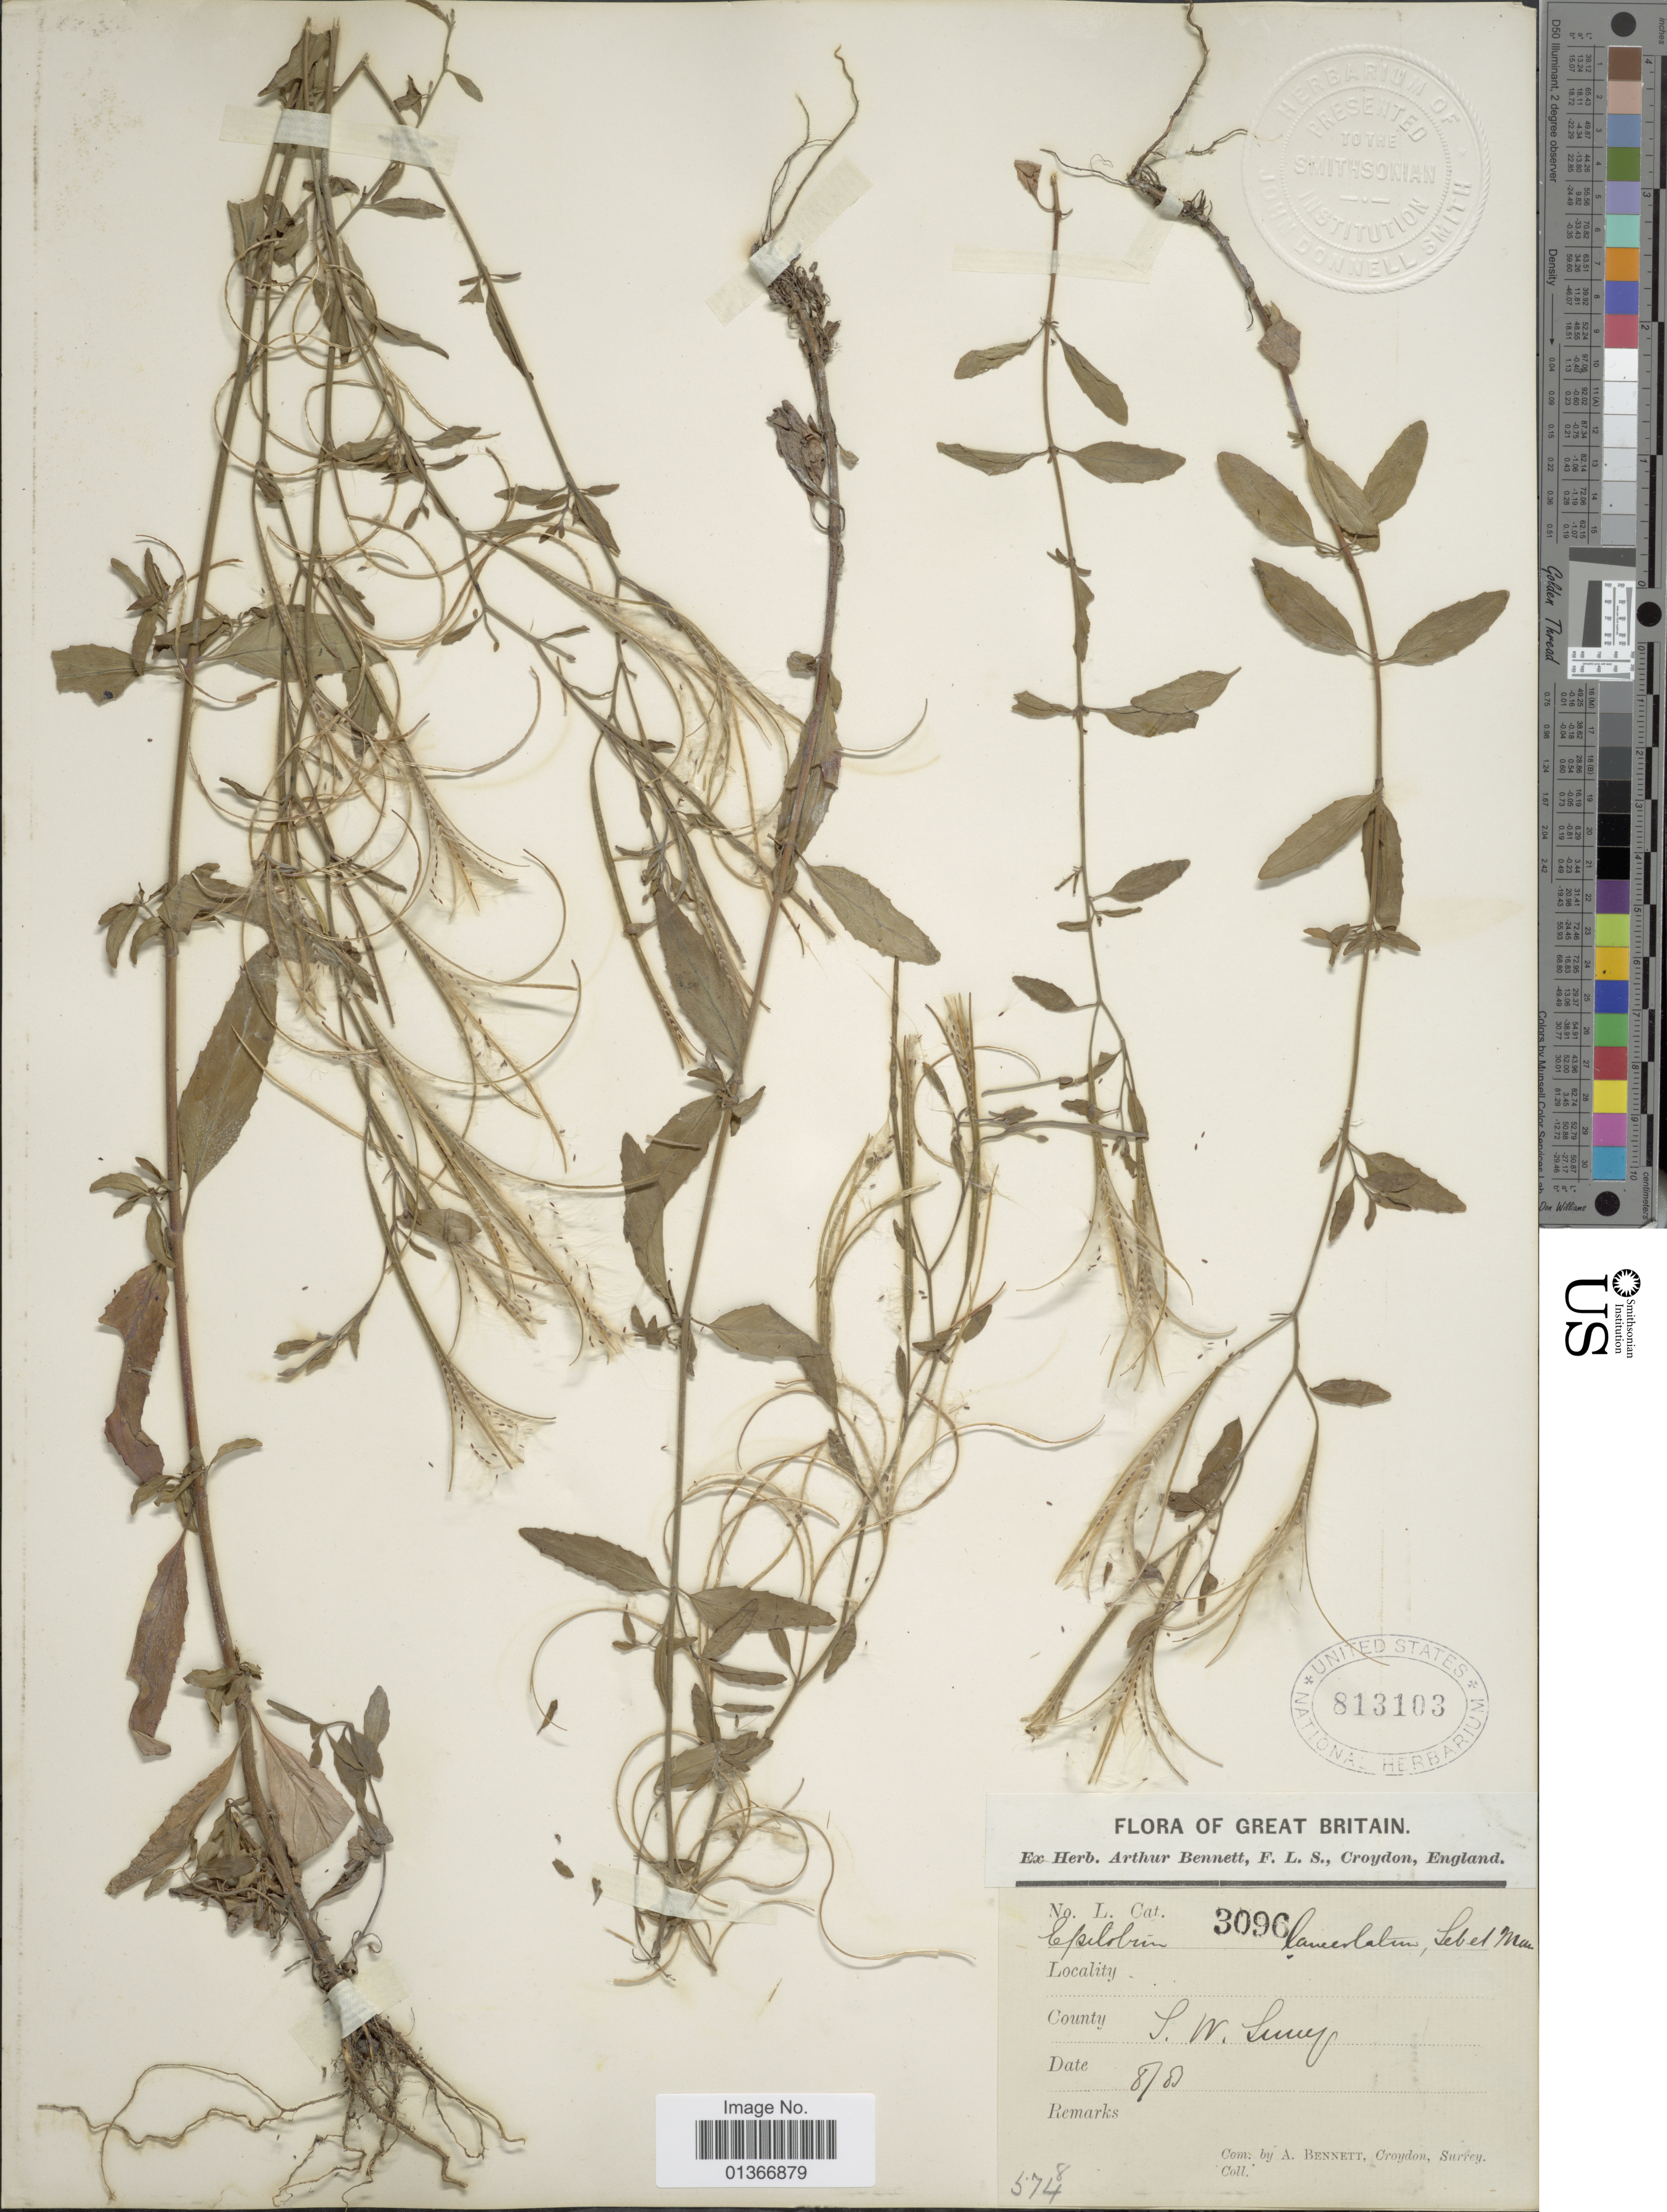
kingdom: Plantae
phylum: Tracheophyta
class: Magnoliopsida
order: Myrtales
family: Onagraceae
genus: Epilobium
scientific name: Epilobium lanceolatum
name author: Sebast. & Mauri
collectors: ex herb. Arthur Bennett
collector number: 574/8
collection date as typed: Transcribed d/m/y: /8/83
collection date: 1883-08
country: United Kingdom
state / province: England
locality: Great Britain. S.W. Surrey.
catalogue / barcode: US 813103